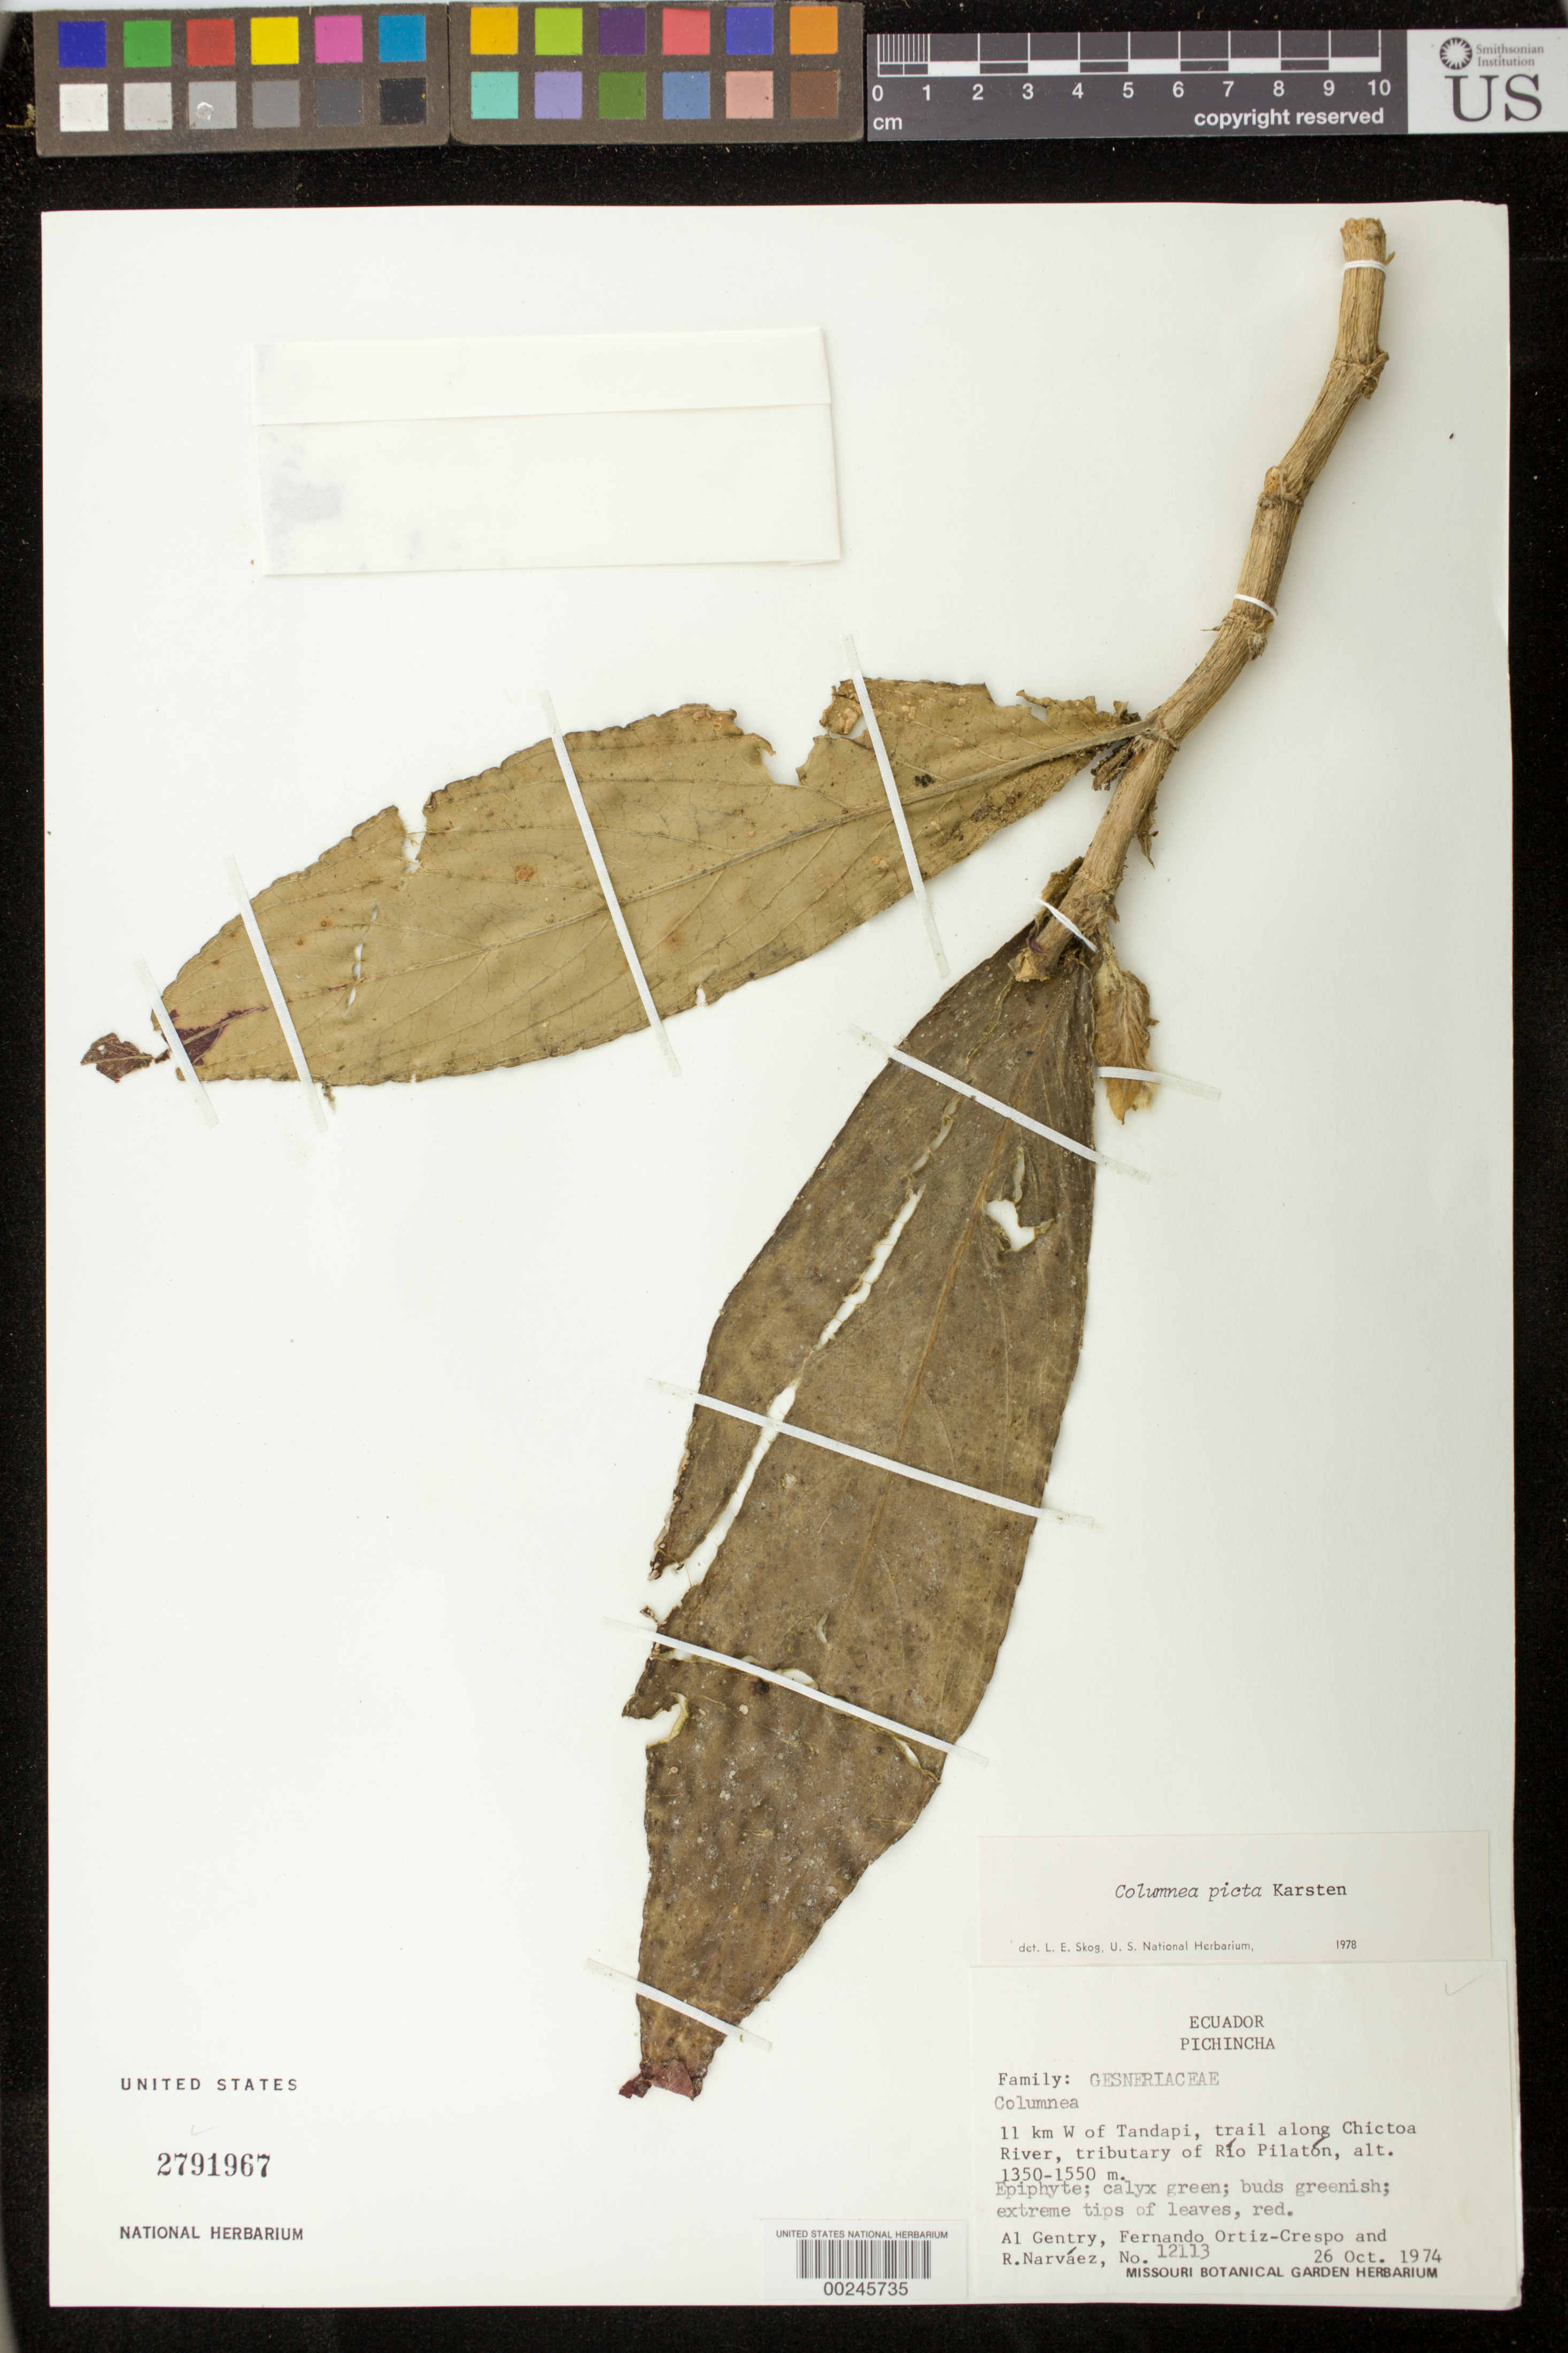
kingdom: Plantae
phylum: Tracheophyta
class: Magnoliopsida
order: Lamiales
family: Gesneriaceae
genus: Columnea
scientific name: Columnea karsteniana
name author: Singh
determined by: Skog, Laurence E.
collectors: A. H. Gentry, F. Ortiz-Crespo & R. Narváez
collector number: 12113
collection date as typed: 26 Oct 1974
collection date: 1974-10-26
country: Ecuador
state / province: Pichincha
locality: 11 km W of Tandani, trail along Chictoa River, tributary of Rio Pilaton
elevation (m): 1350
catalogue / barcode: US 2791967